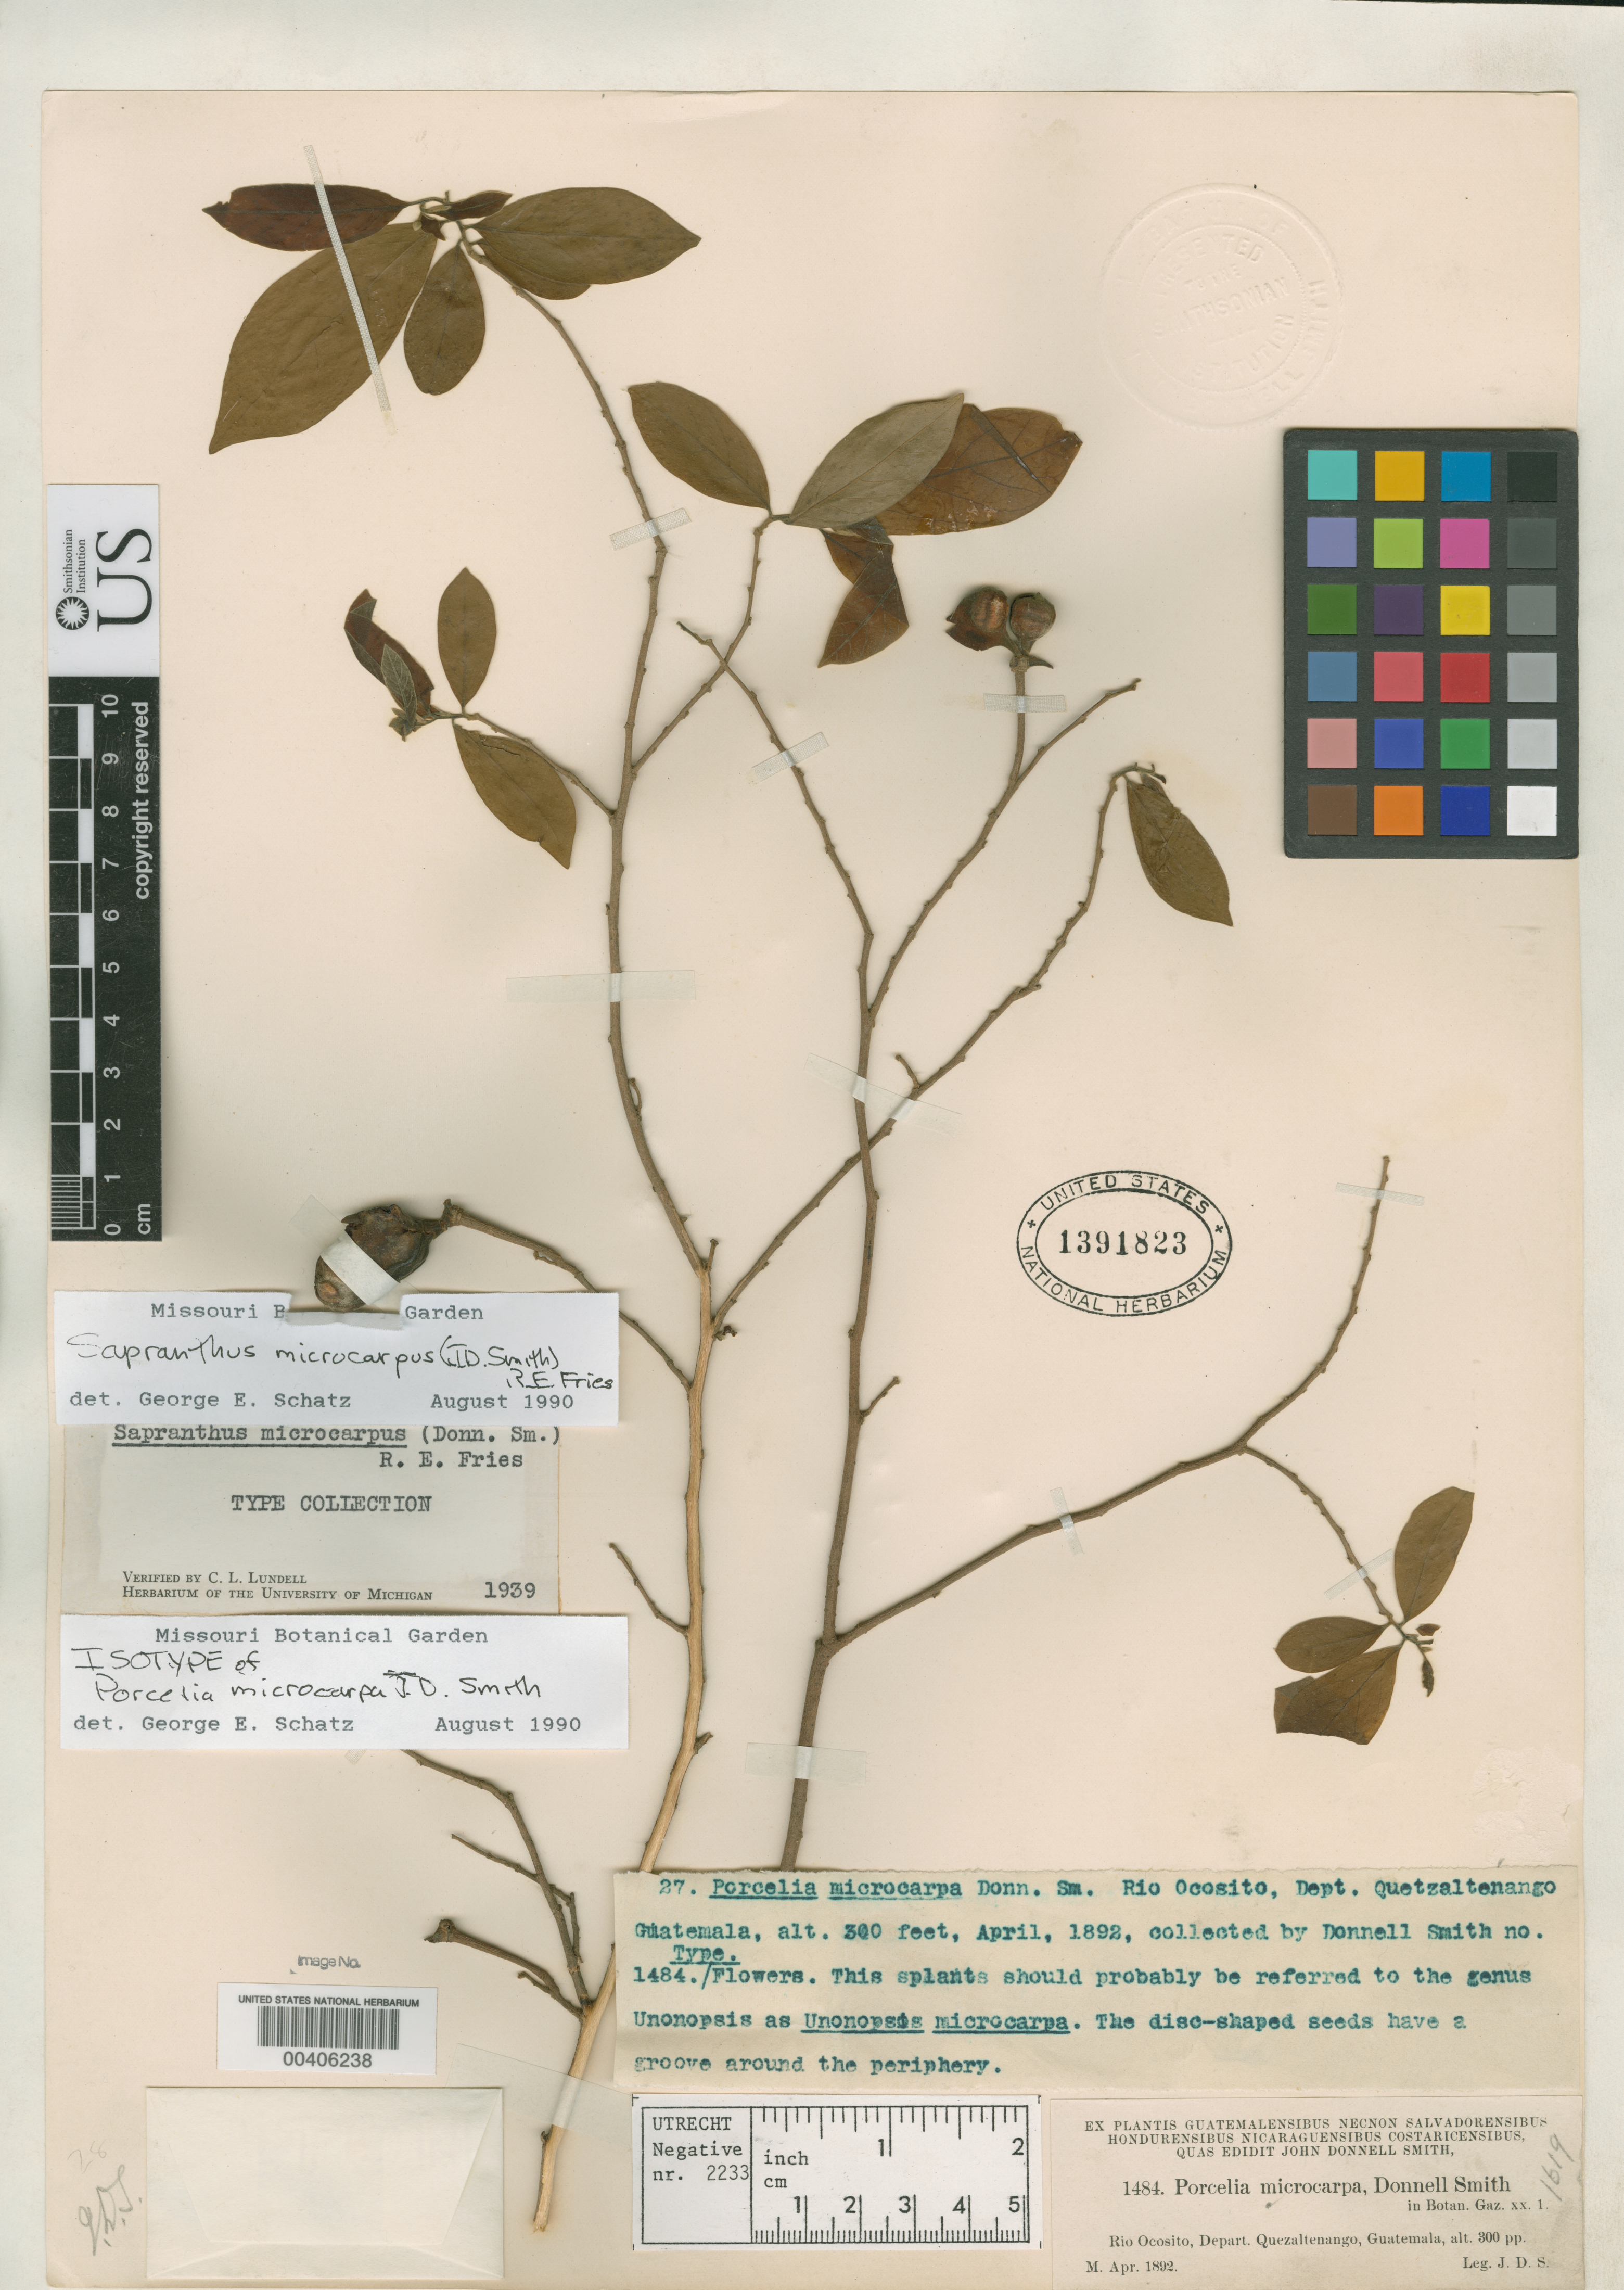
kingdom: Plantae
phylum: Tracheophyta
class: Magnoliopsida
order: Magnoliales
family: Annonaceae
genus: Porcelia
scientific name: Porcelia microcarpa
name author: Donn. Sm.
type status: Isotype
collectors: J. Donnell Smith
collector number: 1484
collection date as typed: Apr 1892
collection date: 1892-04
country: Guatemala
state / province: Quetzaltenango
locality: Rio Ocosito.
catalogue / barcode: US 1391823